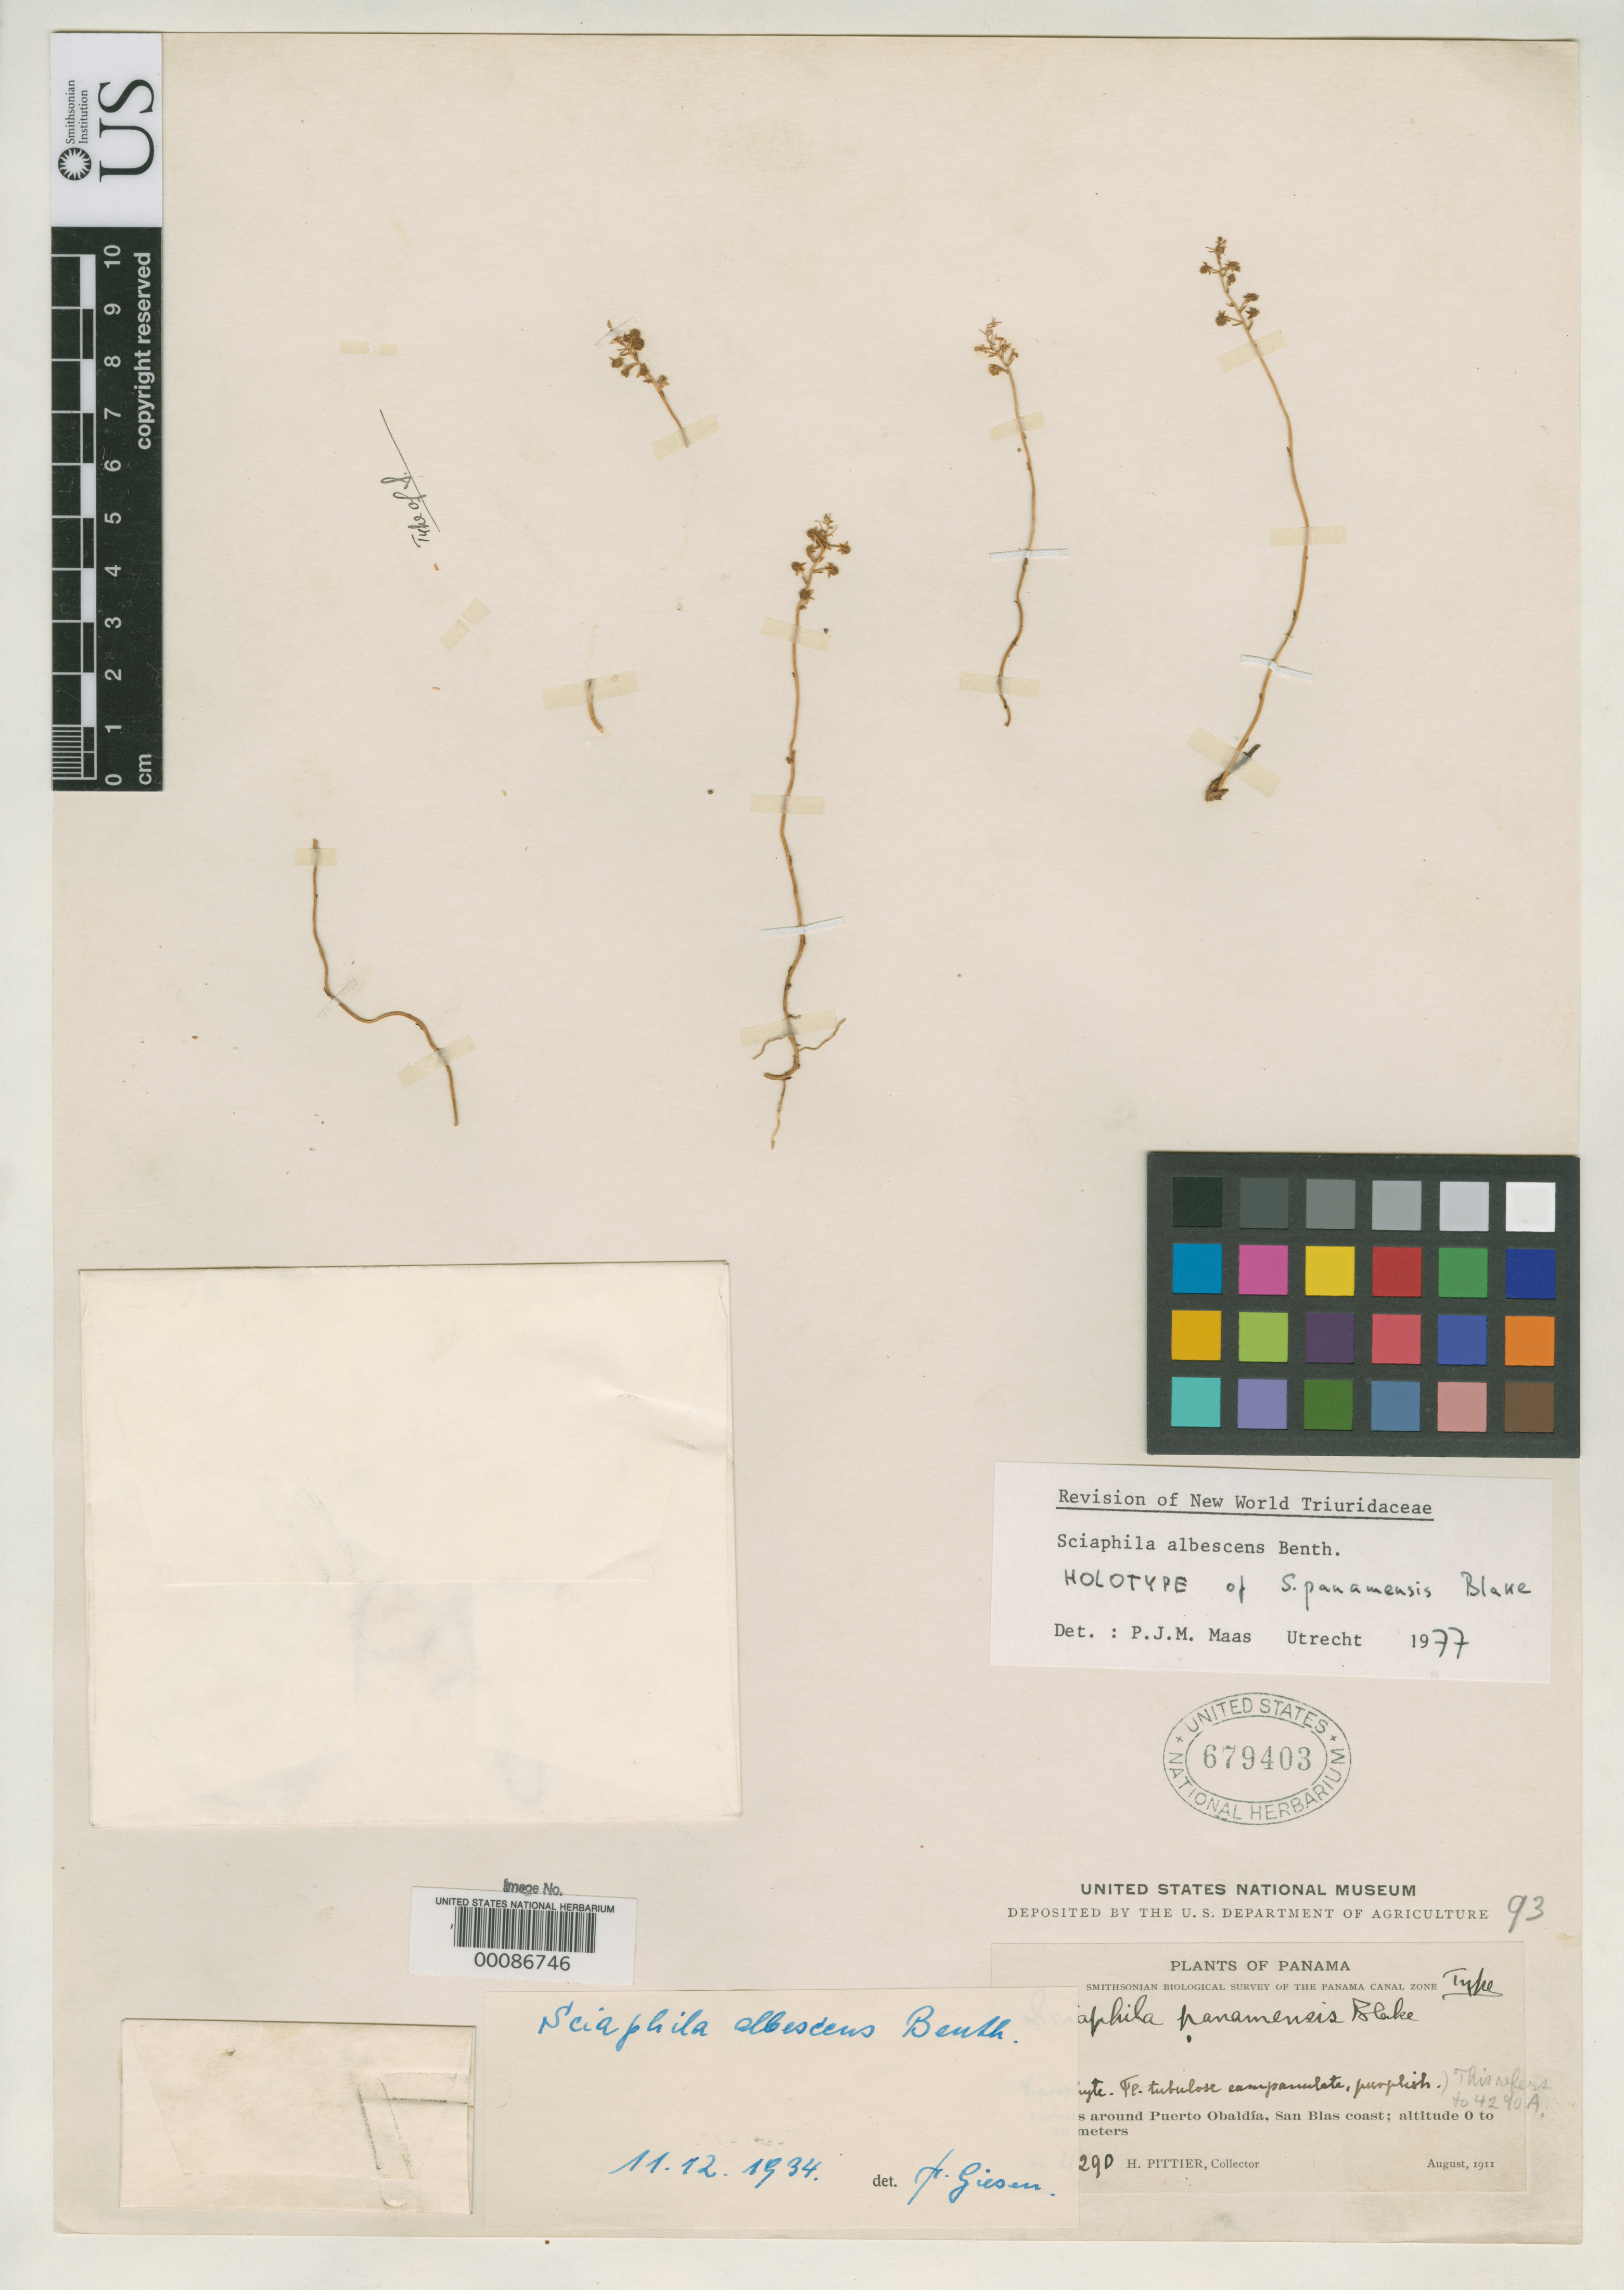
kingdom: Plantae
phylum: Tracheophyta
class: Liliopsida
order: Pandanales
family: Triuridaceae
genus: Sciaphila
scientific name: Sciaphila panamensis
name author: S.F. Blake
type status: Holotype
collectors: H. F. Pittier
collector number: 4290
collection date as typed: Aug 1911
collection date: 1911-08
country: Panama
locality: Puerto Obaldia, San Blas coast.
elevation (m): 0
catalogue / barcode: US 679403